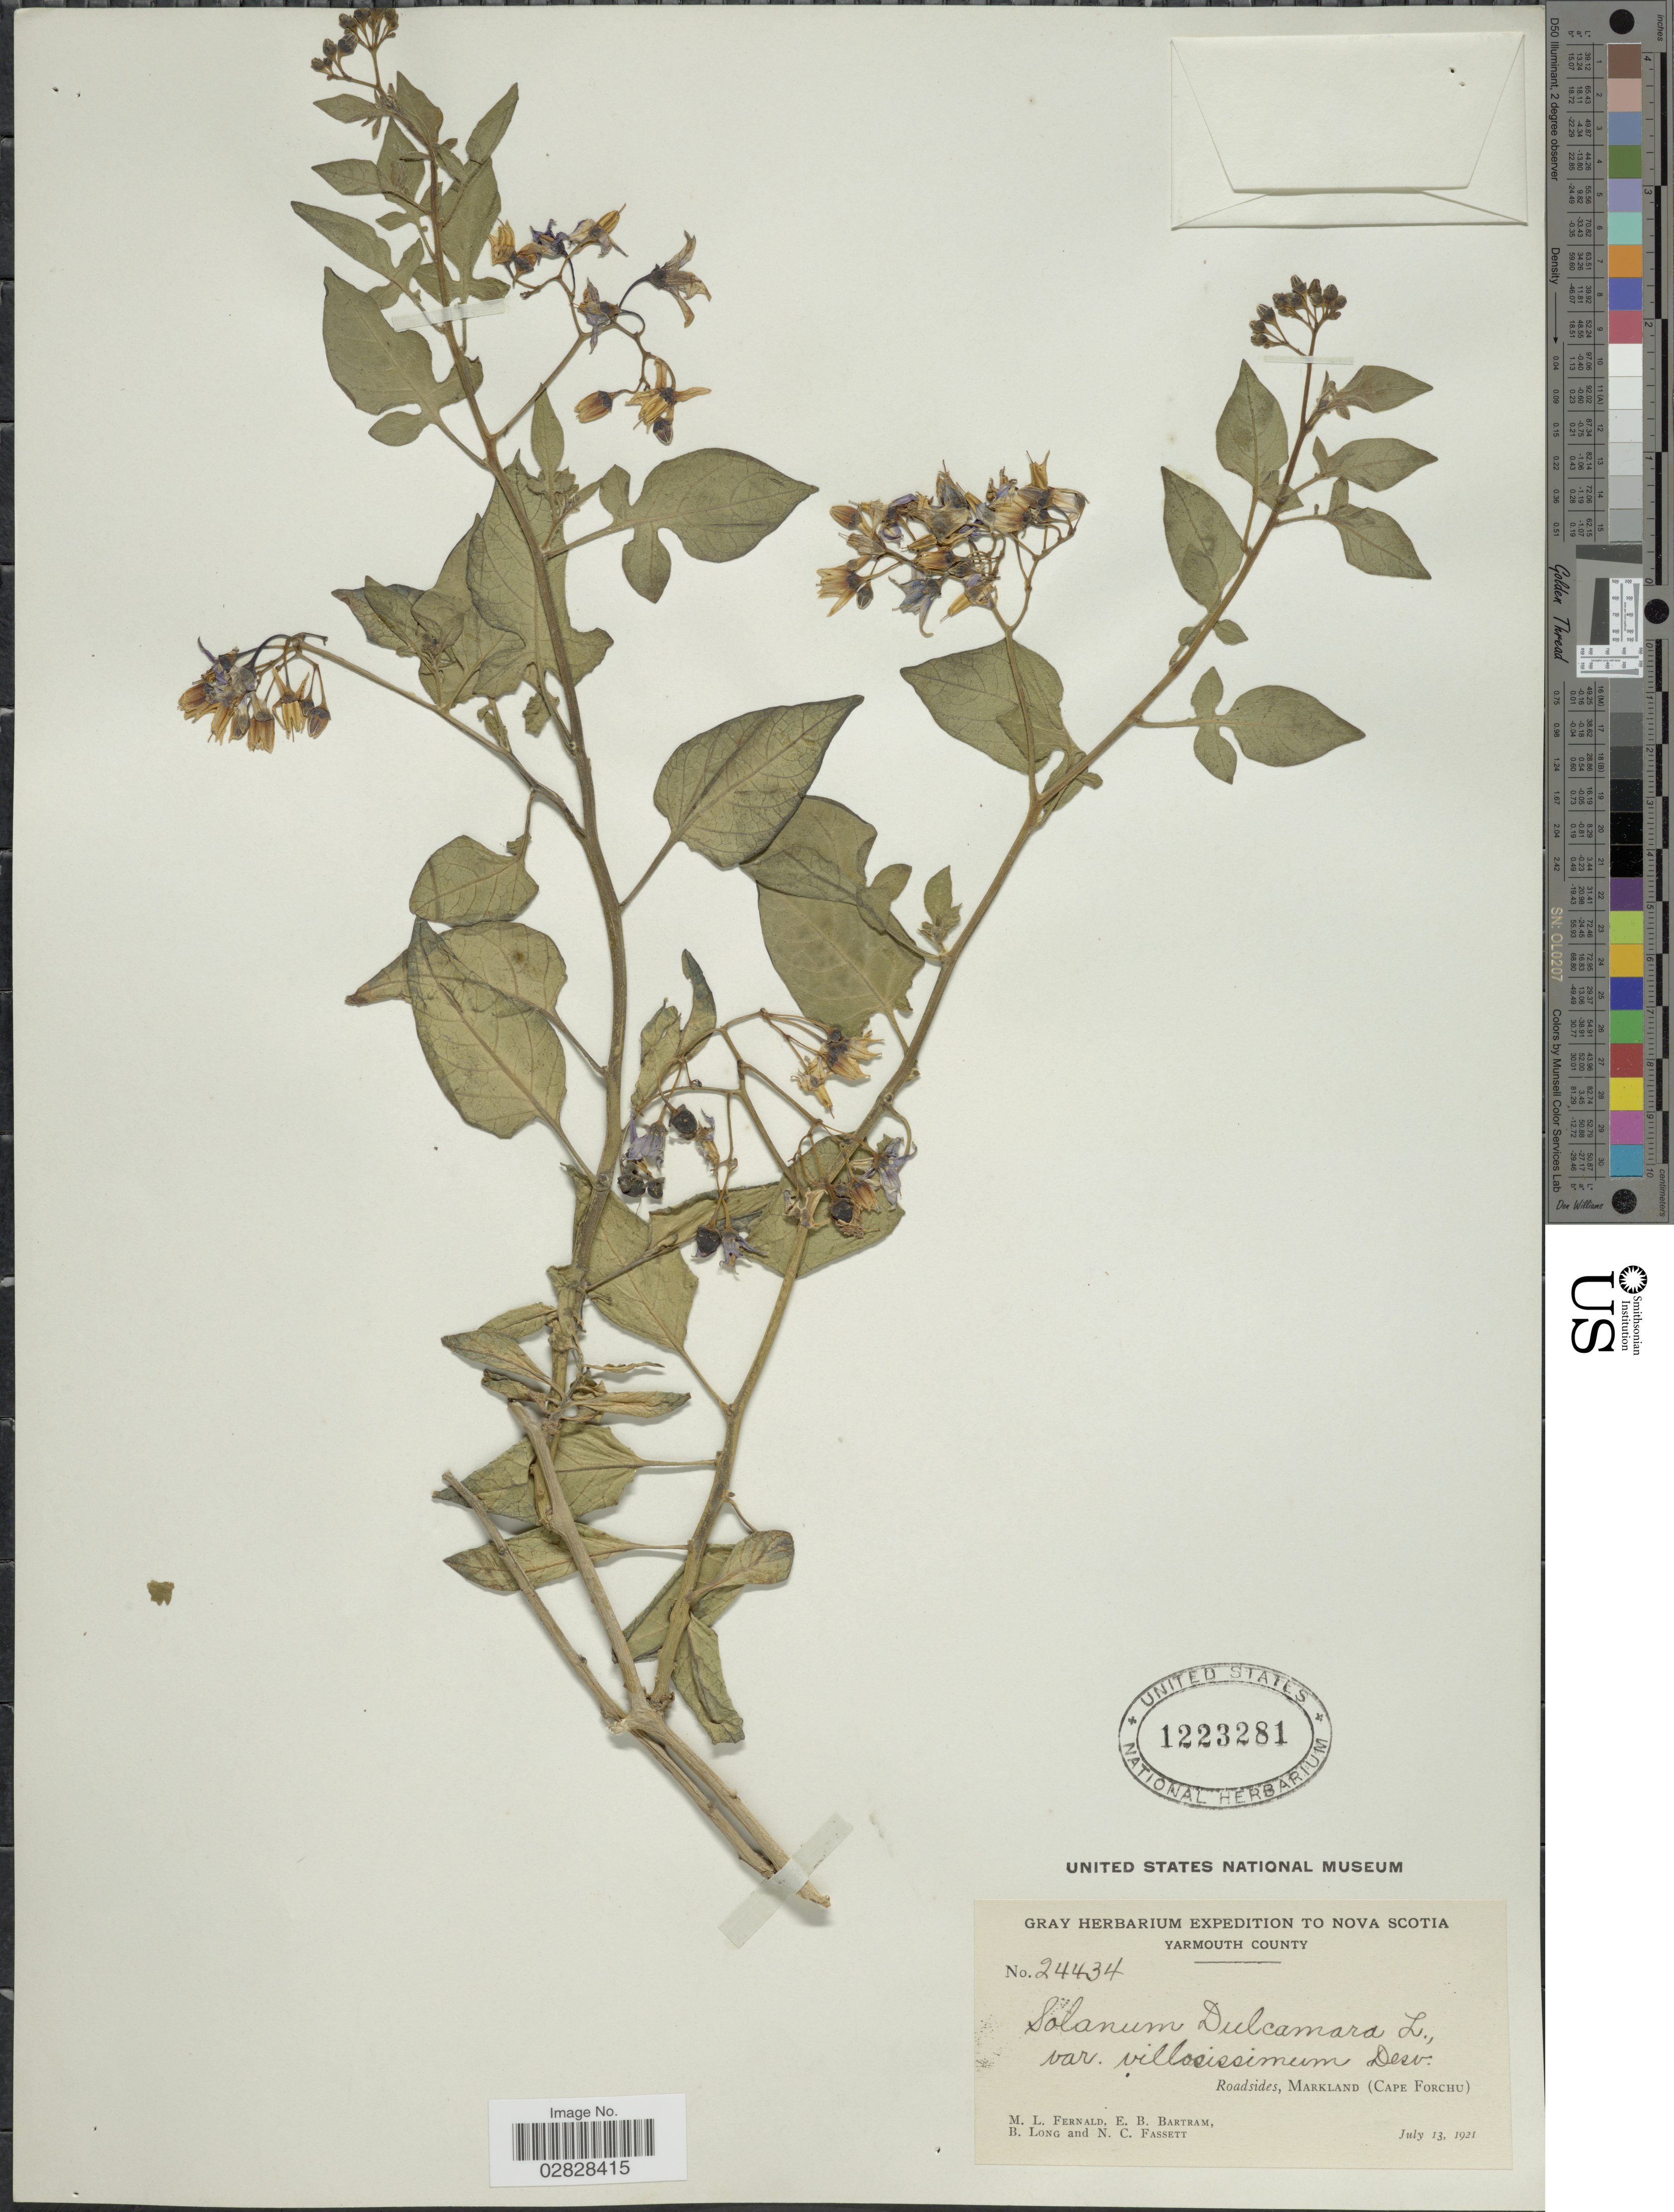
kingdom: Plantae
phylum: Tracheophyta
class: Magnoliopsida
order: Solanales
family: Solanaceae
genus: Solanum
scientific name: Solanum dulcamara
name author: L.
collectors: M. L. Fernald, E. B. Bartram, B. Long & N. C. Fassett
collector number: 24434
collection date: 1921-07-13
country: Canada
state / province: Nova Scotia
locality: Yarmouth County. Roadsides, Markland (Cape Forchu).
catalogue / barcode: US 1223281